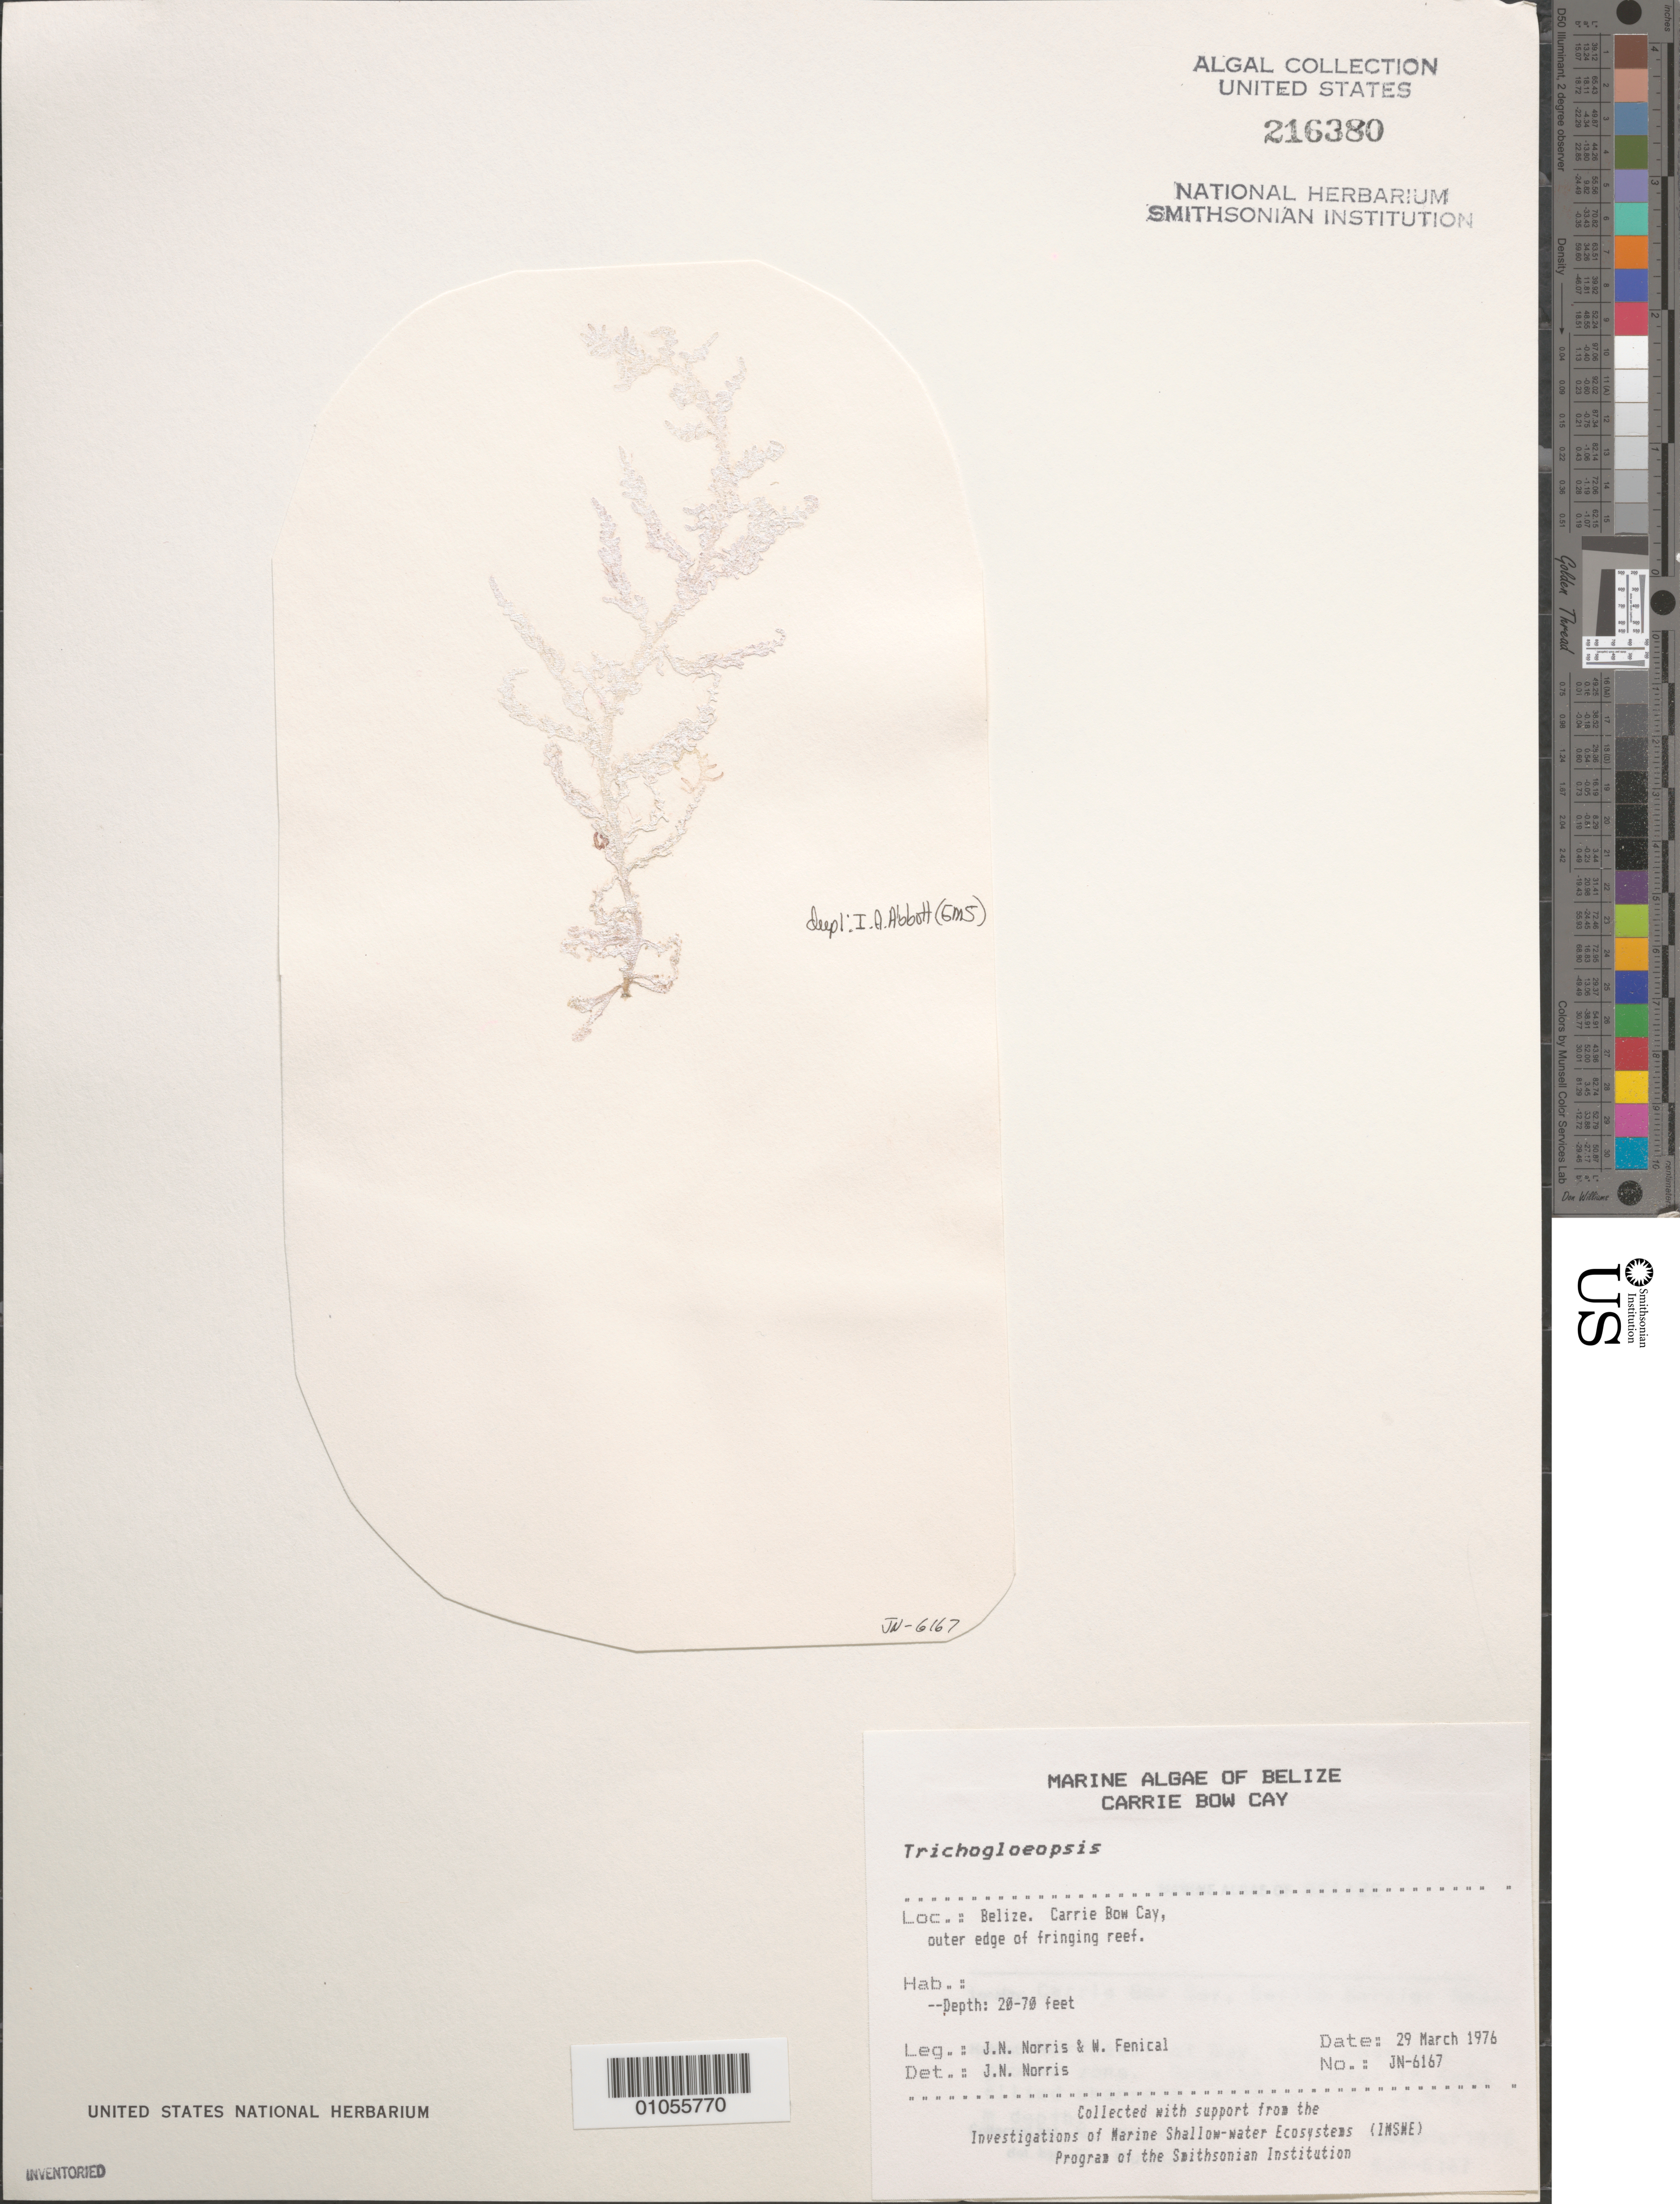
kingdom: Plantae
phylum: Rhodophyta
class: Florideophyceae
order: Nemaliales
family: Liagoraceae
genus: Trichogloeopsis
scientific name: Trichogloeopsis sp.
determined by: Norris, James N.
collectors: J. N. Norris & W. Fenical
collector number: JN-6167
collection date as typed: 29 Mar 1976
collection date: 1976-03-29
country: Belize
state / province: Stann Creek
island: Carrie Bow Cay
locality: Outer edge of fringing reef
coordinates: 16 48'N, 88 05'W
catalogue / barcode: US 216380